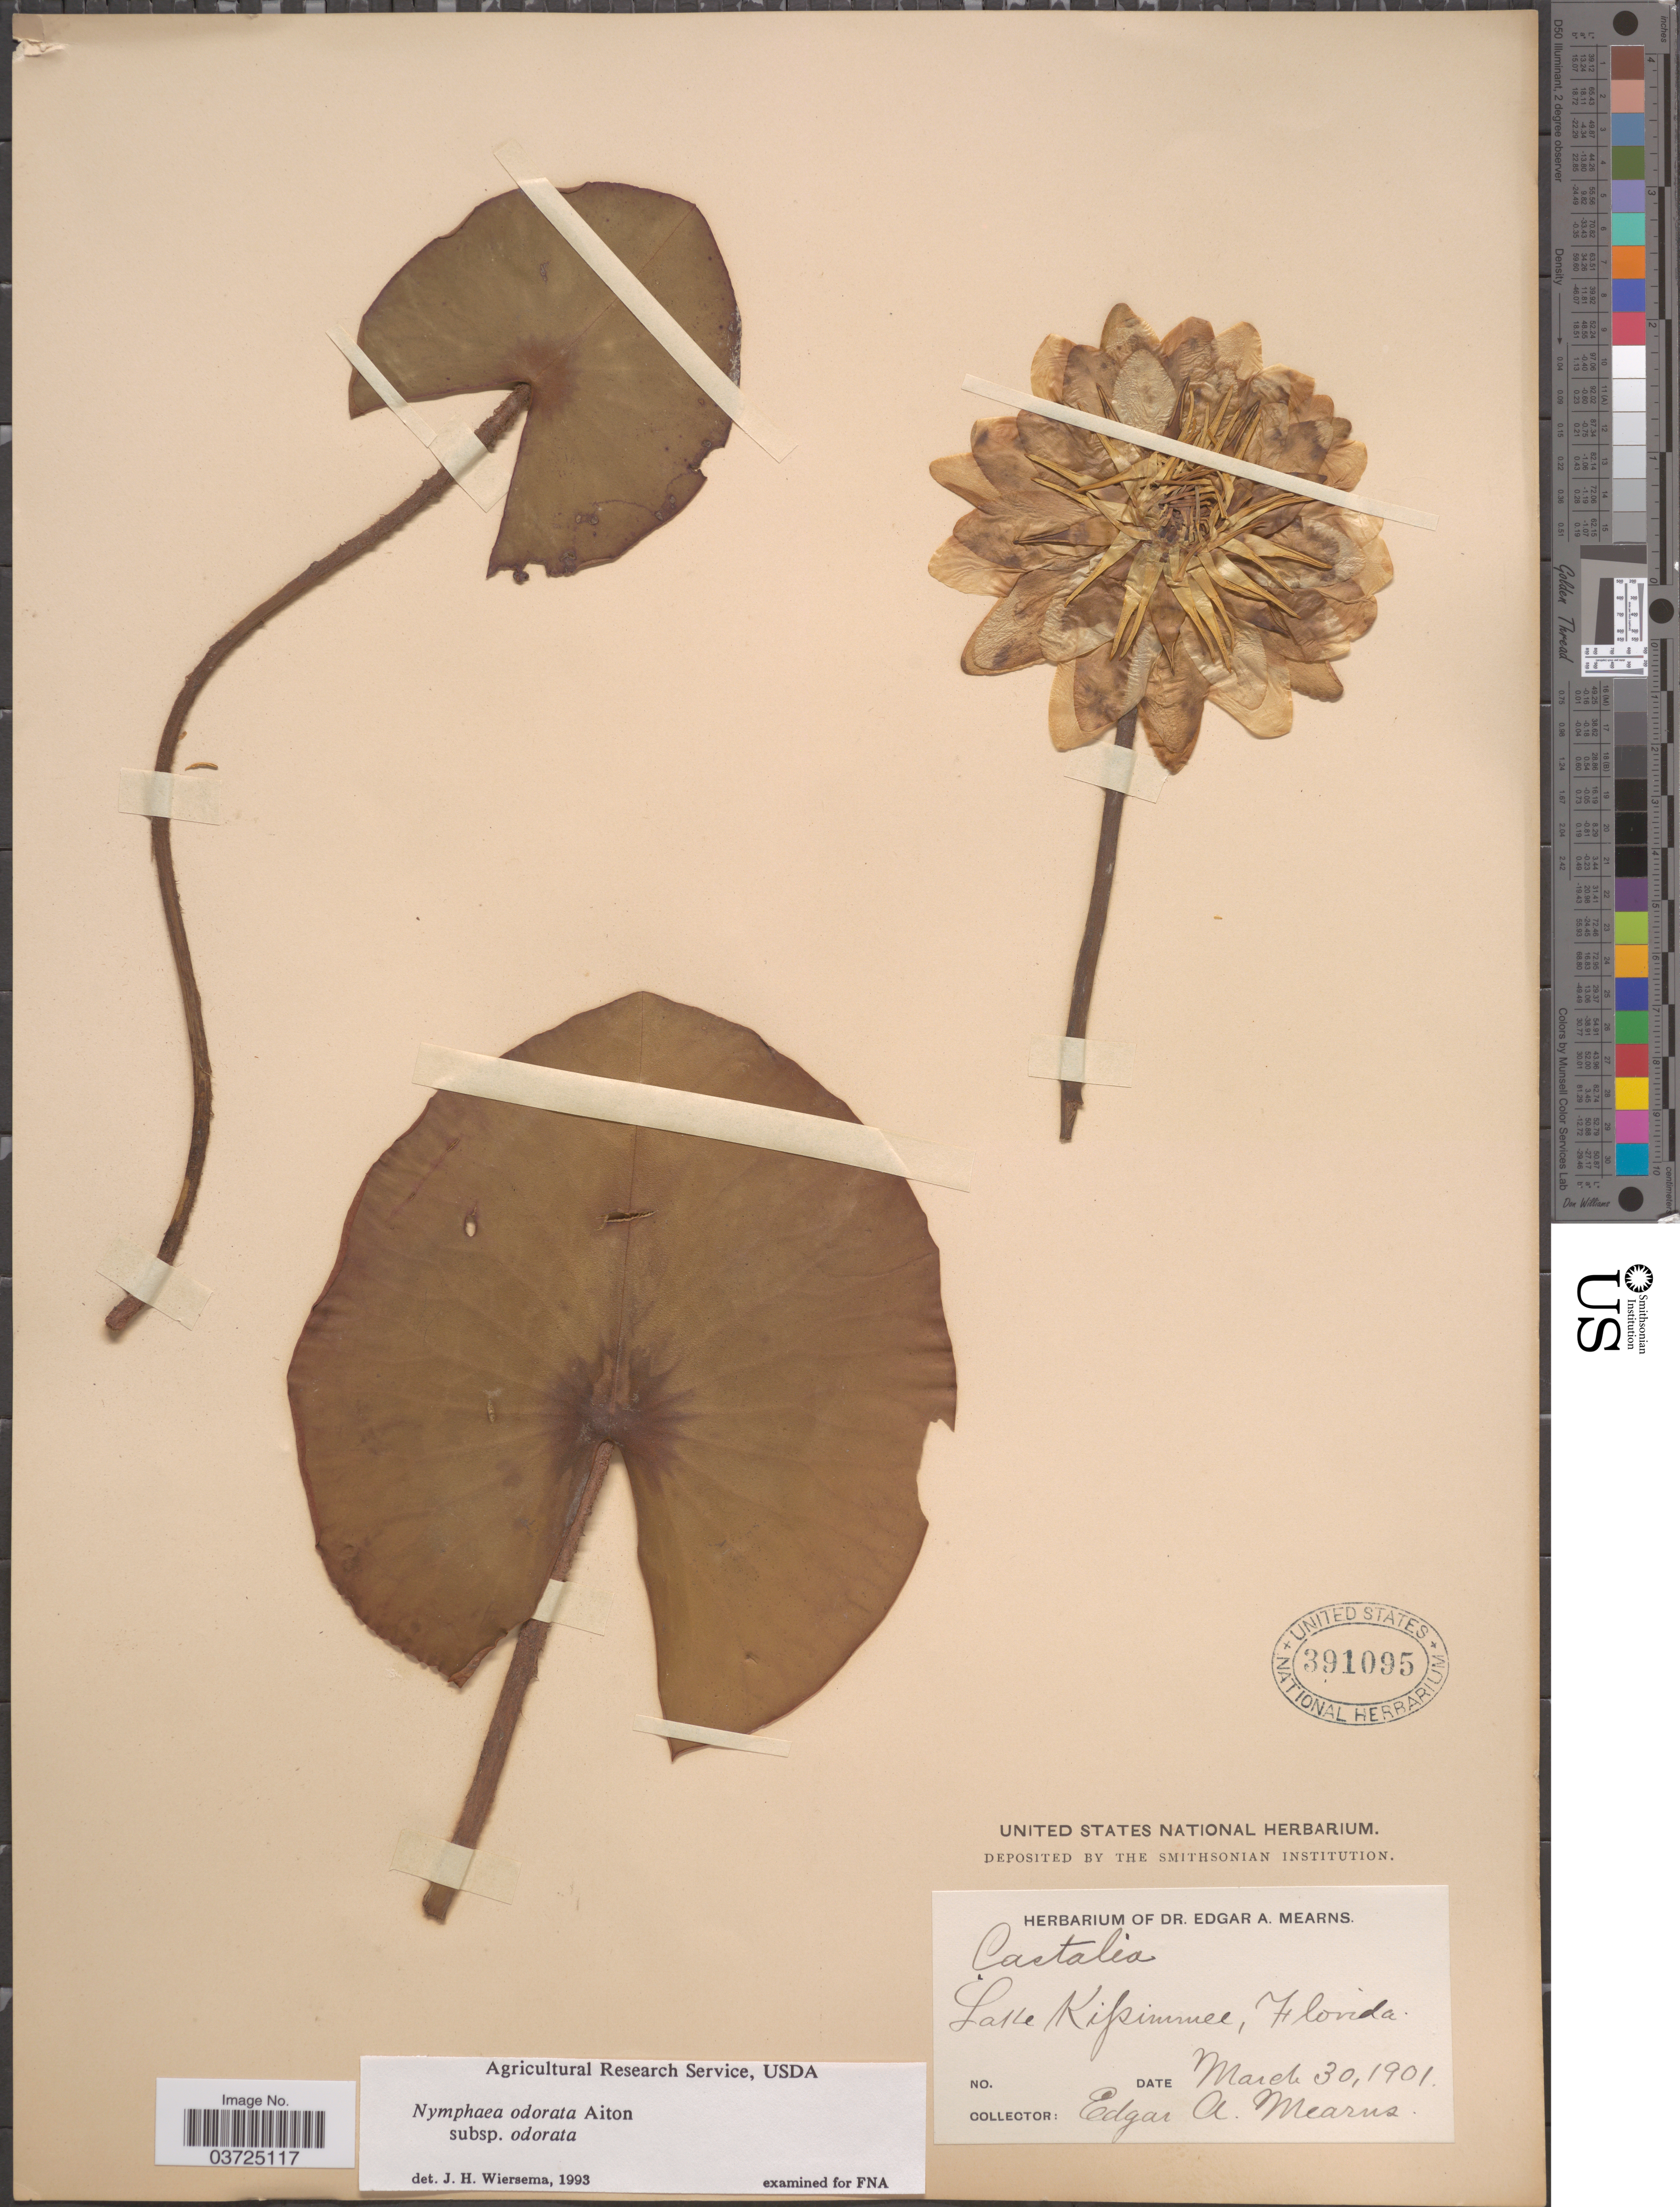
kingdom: Plantae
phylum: Tracheophyta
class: Magnoliopsida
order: Nymphaeales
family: Nymphaeaceae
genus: Nymphaea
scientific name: Nymphaea odorata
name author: Aiton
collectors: E. A. Mearns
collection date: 1901-03-30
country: United States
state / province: Florida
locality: Lake Kissimmee.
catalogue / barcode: US 391095